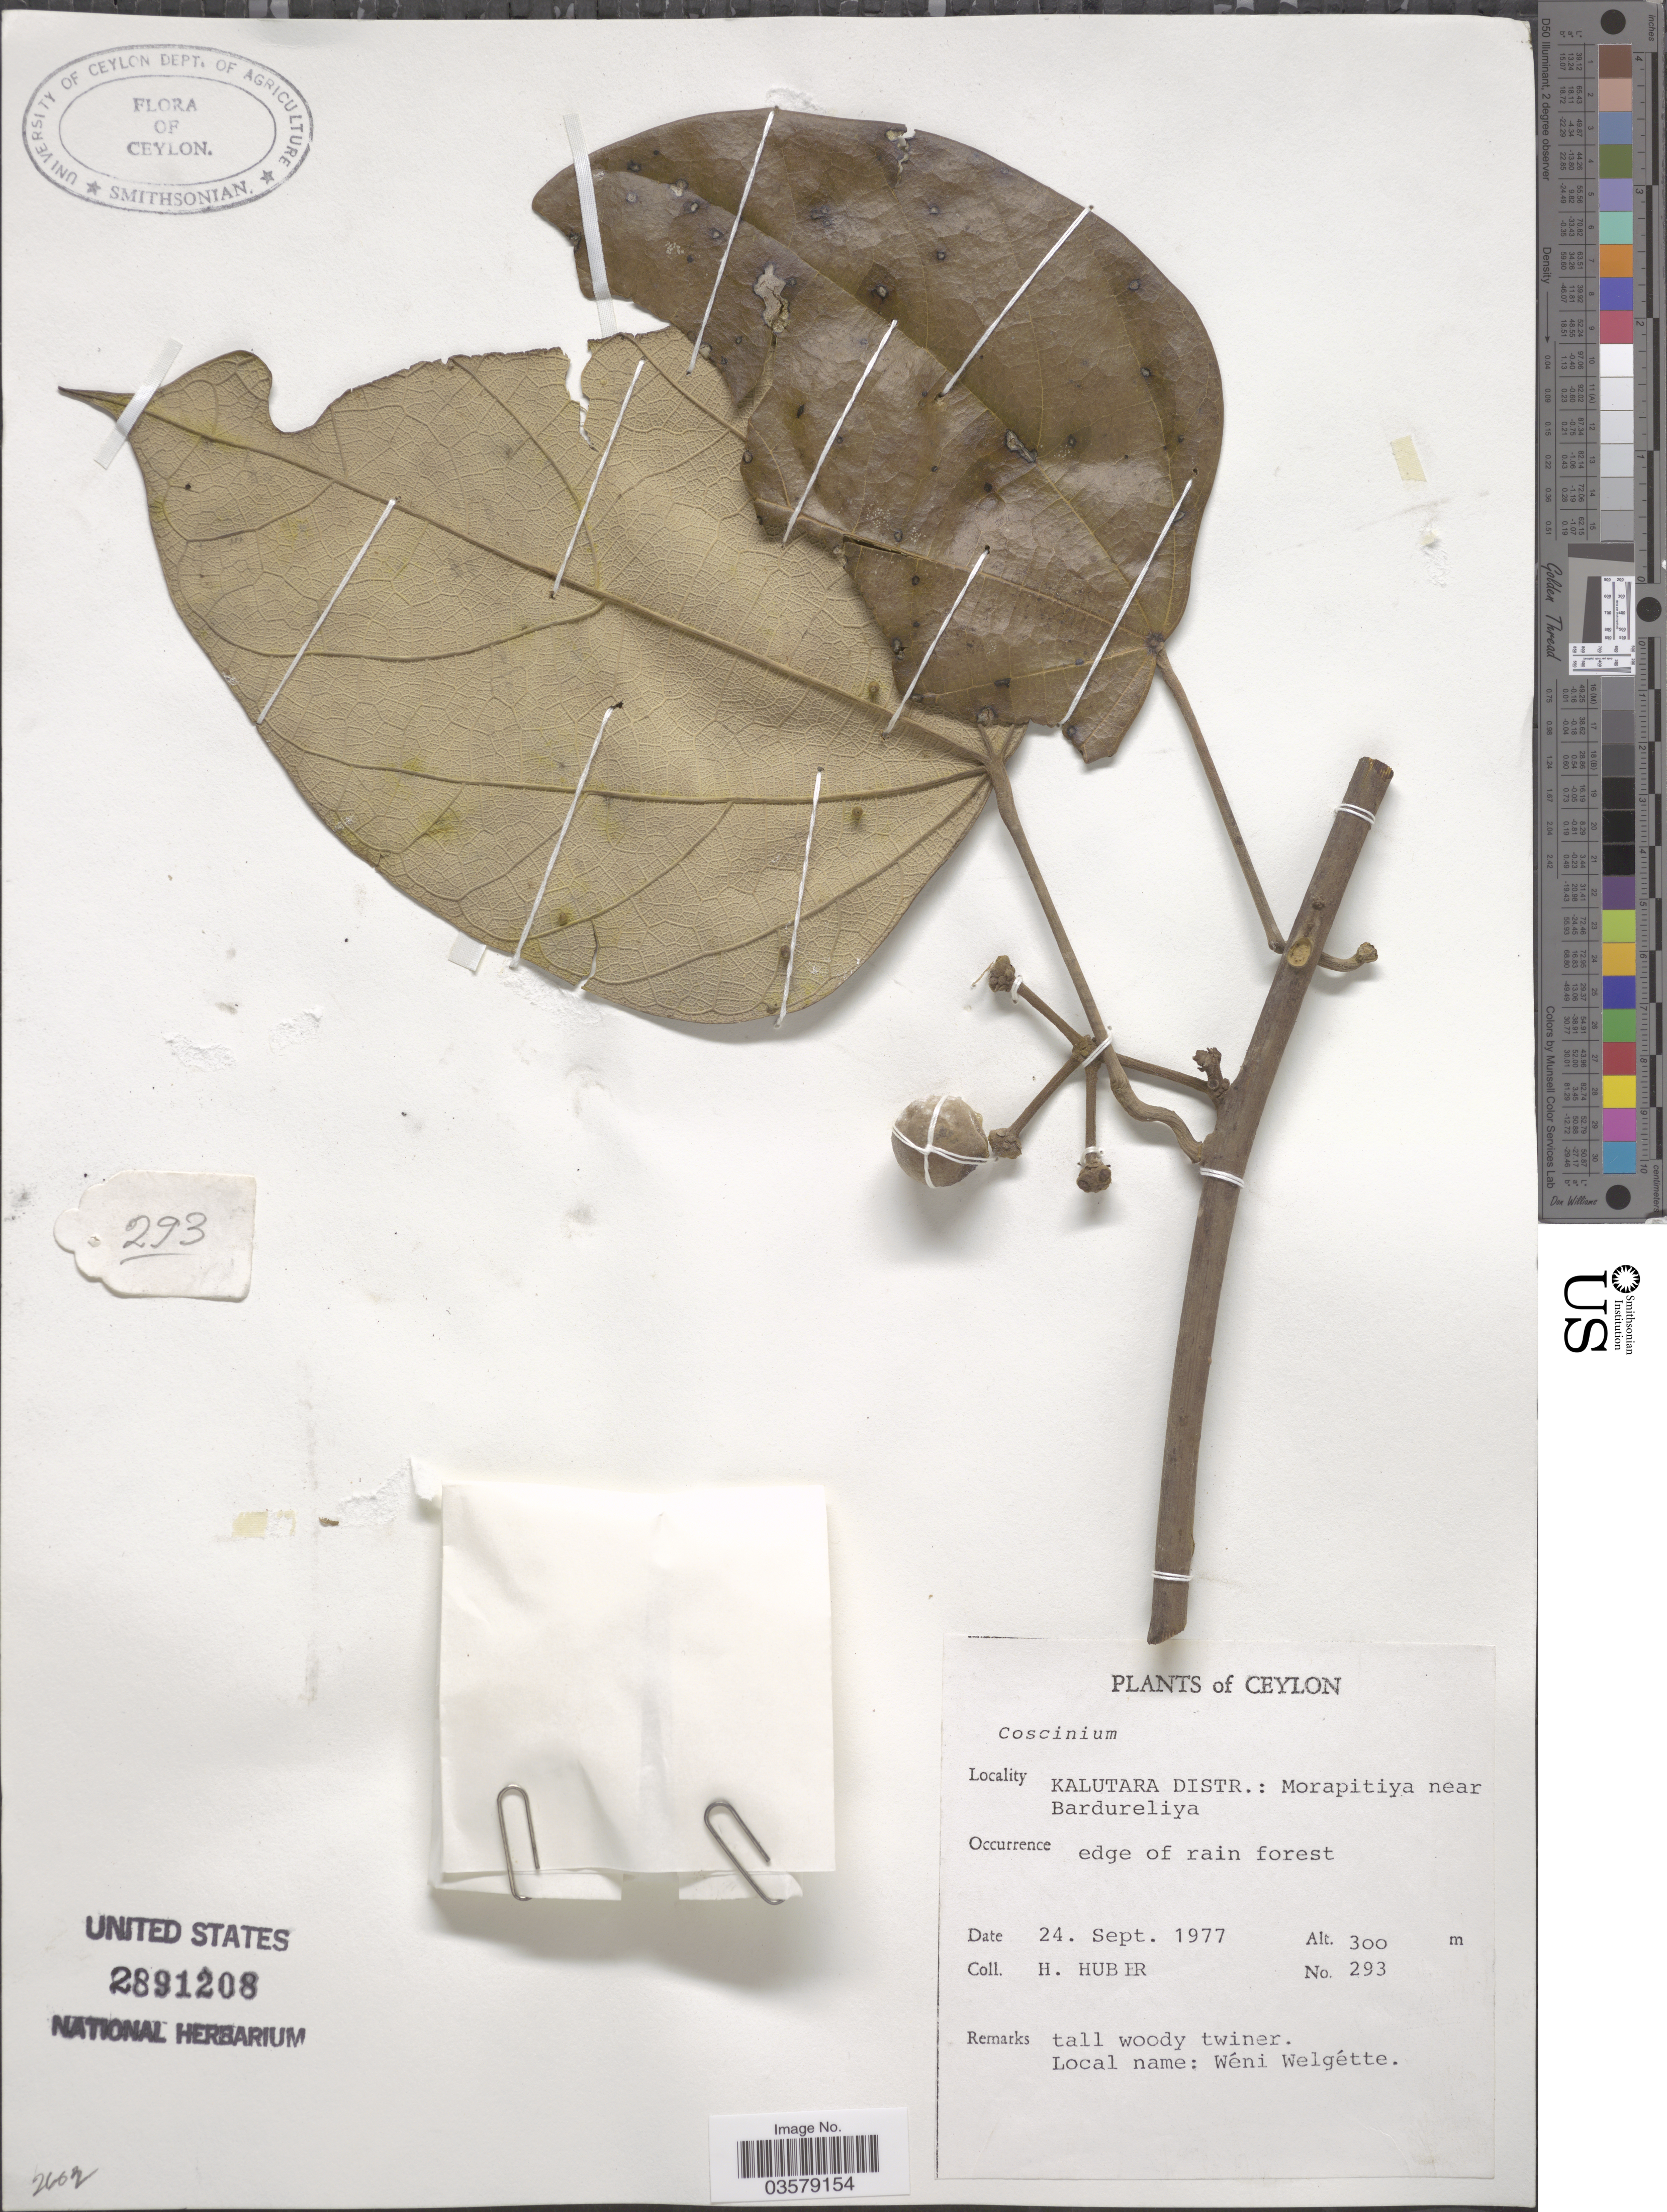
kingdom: Plantae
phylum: Tracheophyta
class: Magnoliopsida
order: Ranunculales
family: Menispermaceae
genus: Coscinium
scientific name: Coscinium sp.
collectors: H. Huber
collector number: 293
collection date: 1977-09-24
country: Sri Lanka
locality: Ceylon. Kalutara Distr.: Morapitiya near Bardureliya.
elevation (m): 300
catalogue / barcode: US 2891208